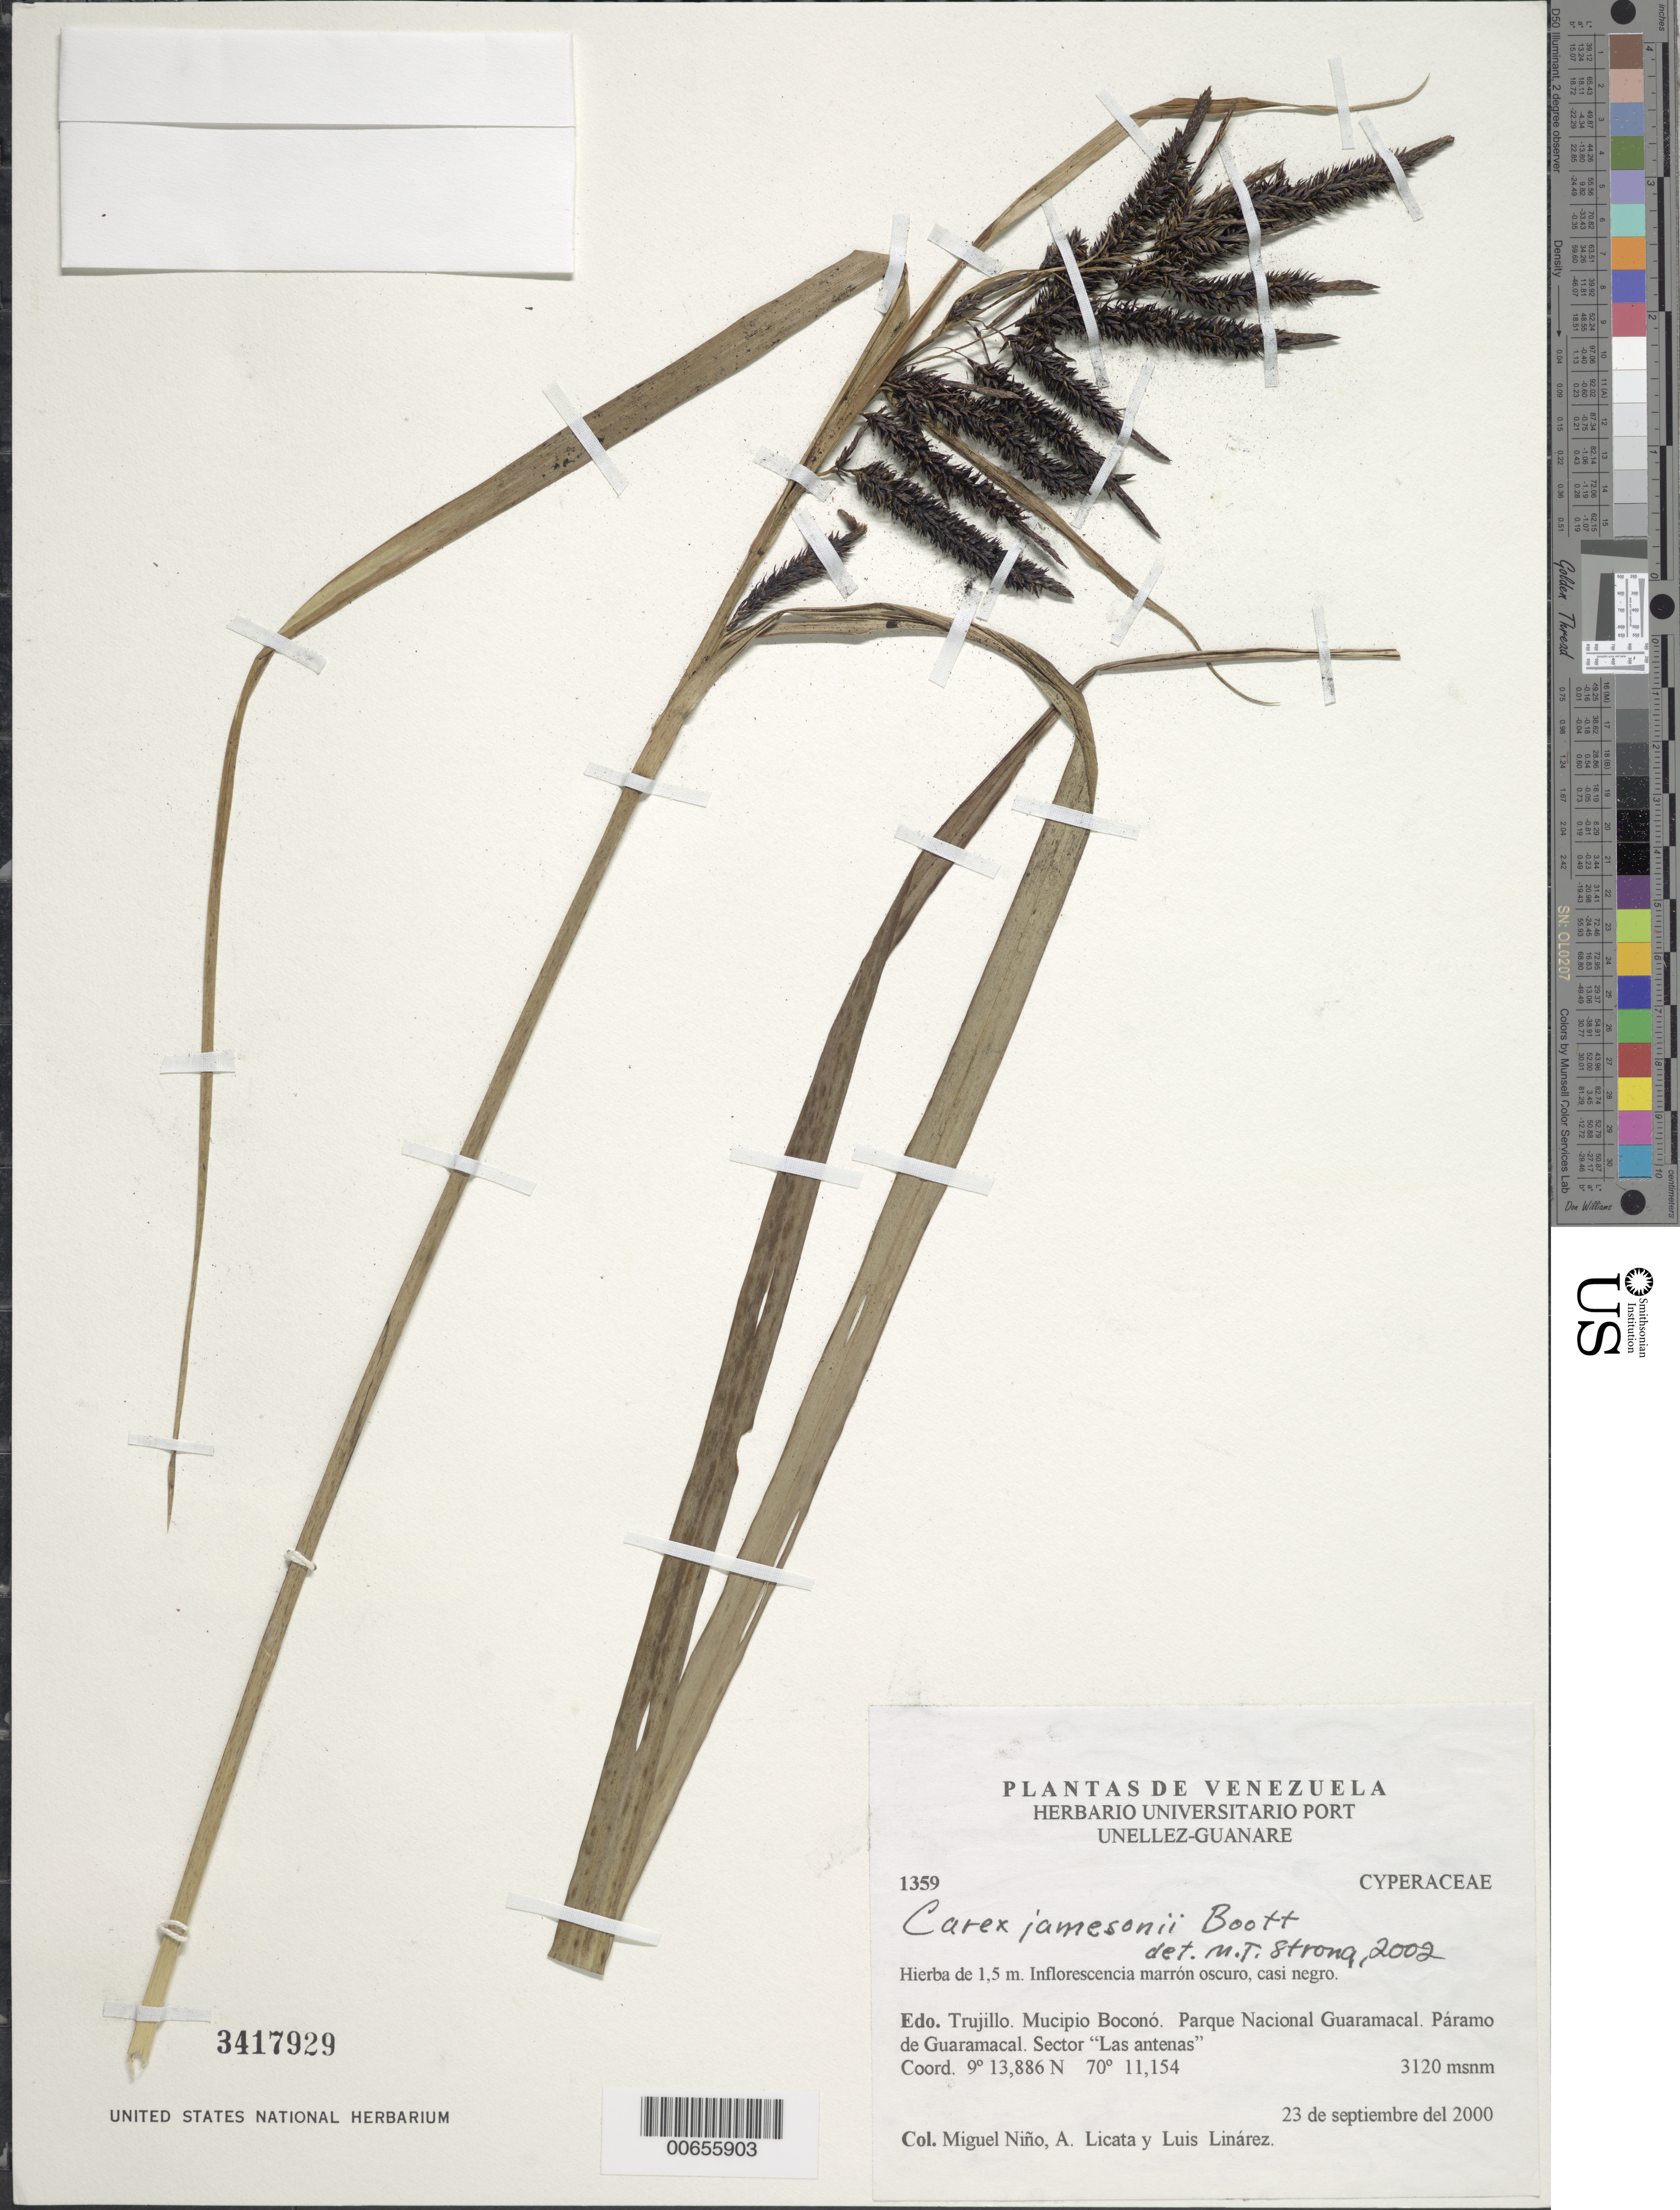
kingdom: Plantae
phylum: Tracheophyta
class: Liliopsida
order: Poales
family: Cyperaceae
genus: Carex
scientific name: Carex jamesonii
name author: Boott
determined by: Strong, Mark T., (BOT), Smithsonian Institution - National Museum of Natural History (UNITED STATES)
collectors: S. M. Niño, A. Licata & L. Linárez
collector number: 1359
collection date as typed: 23 Sep 2000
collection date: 2000-09-23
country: Venezuela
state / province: Trujillo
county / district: Boconó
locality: Parque Nacional Guaramacal, Páramo de Guaramacal, sector "Las antenas"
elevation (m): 3120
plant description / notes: PORT, US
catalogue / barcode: US 3417929